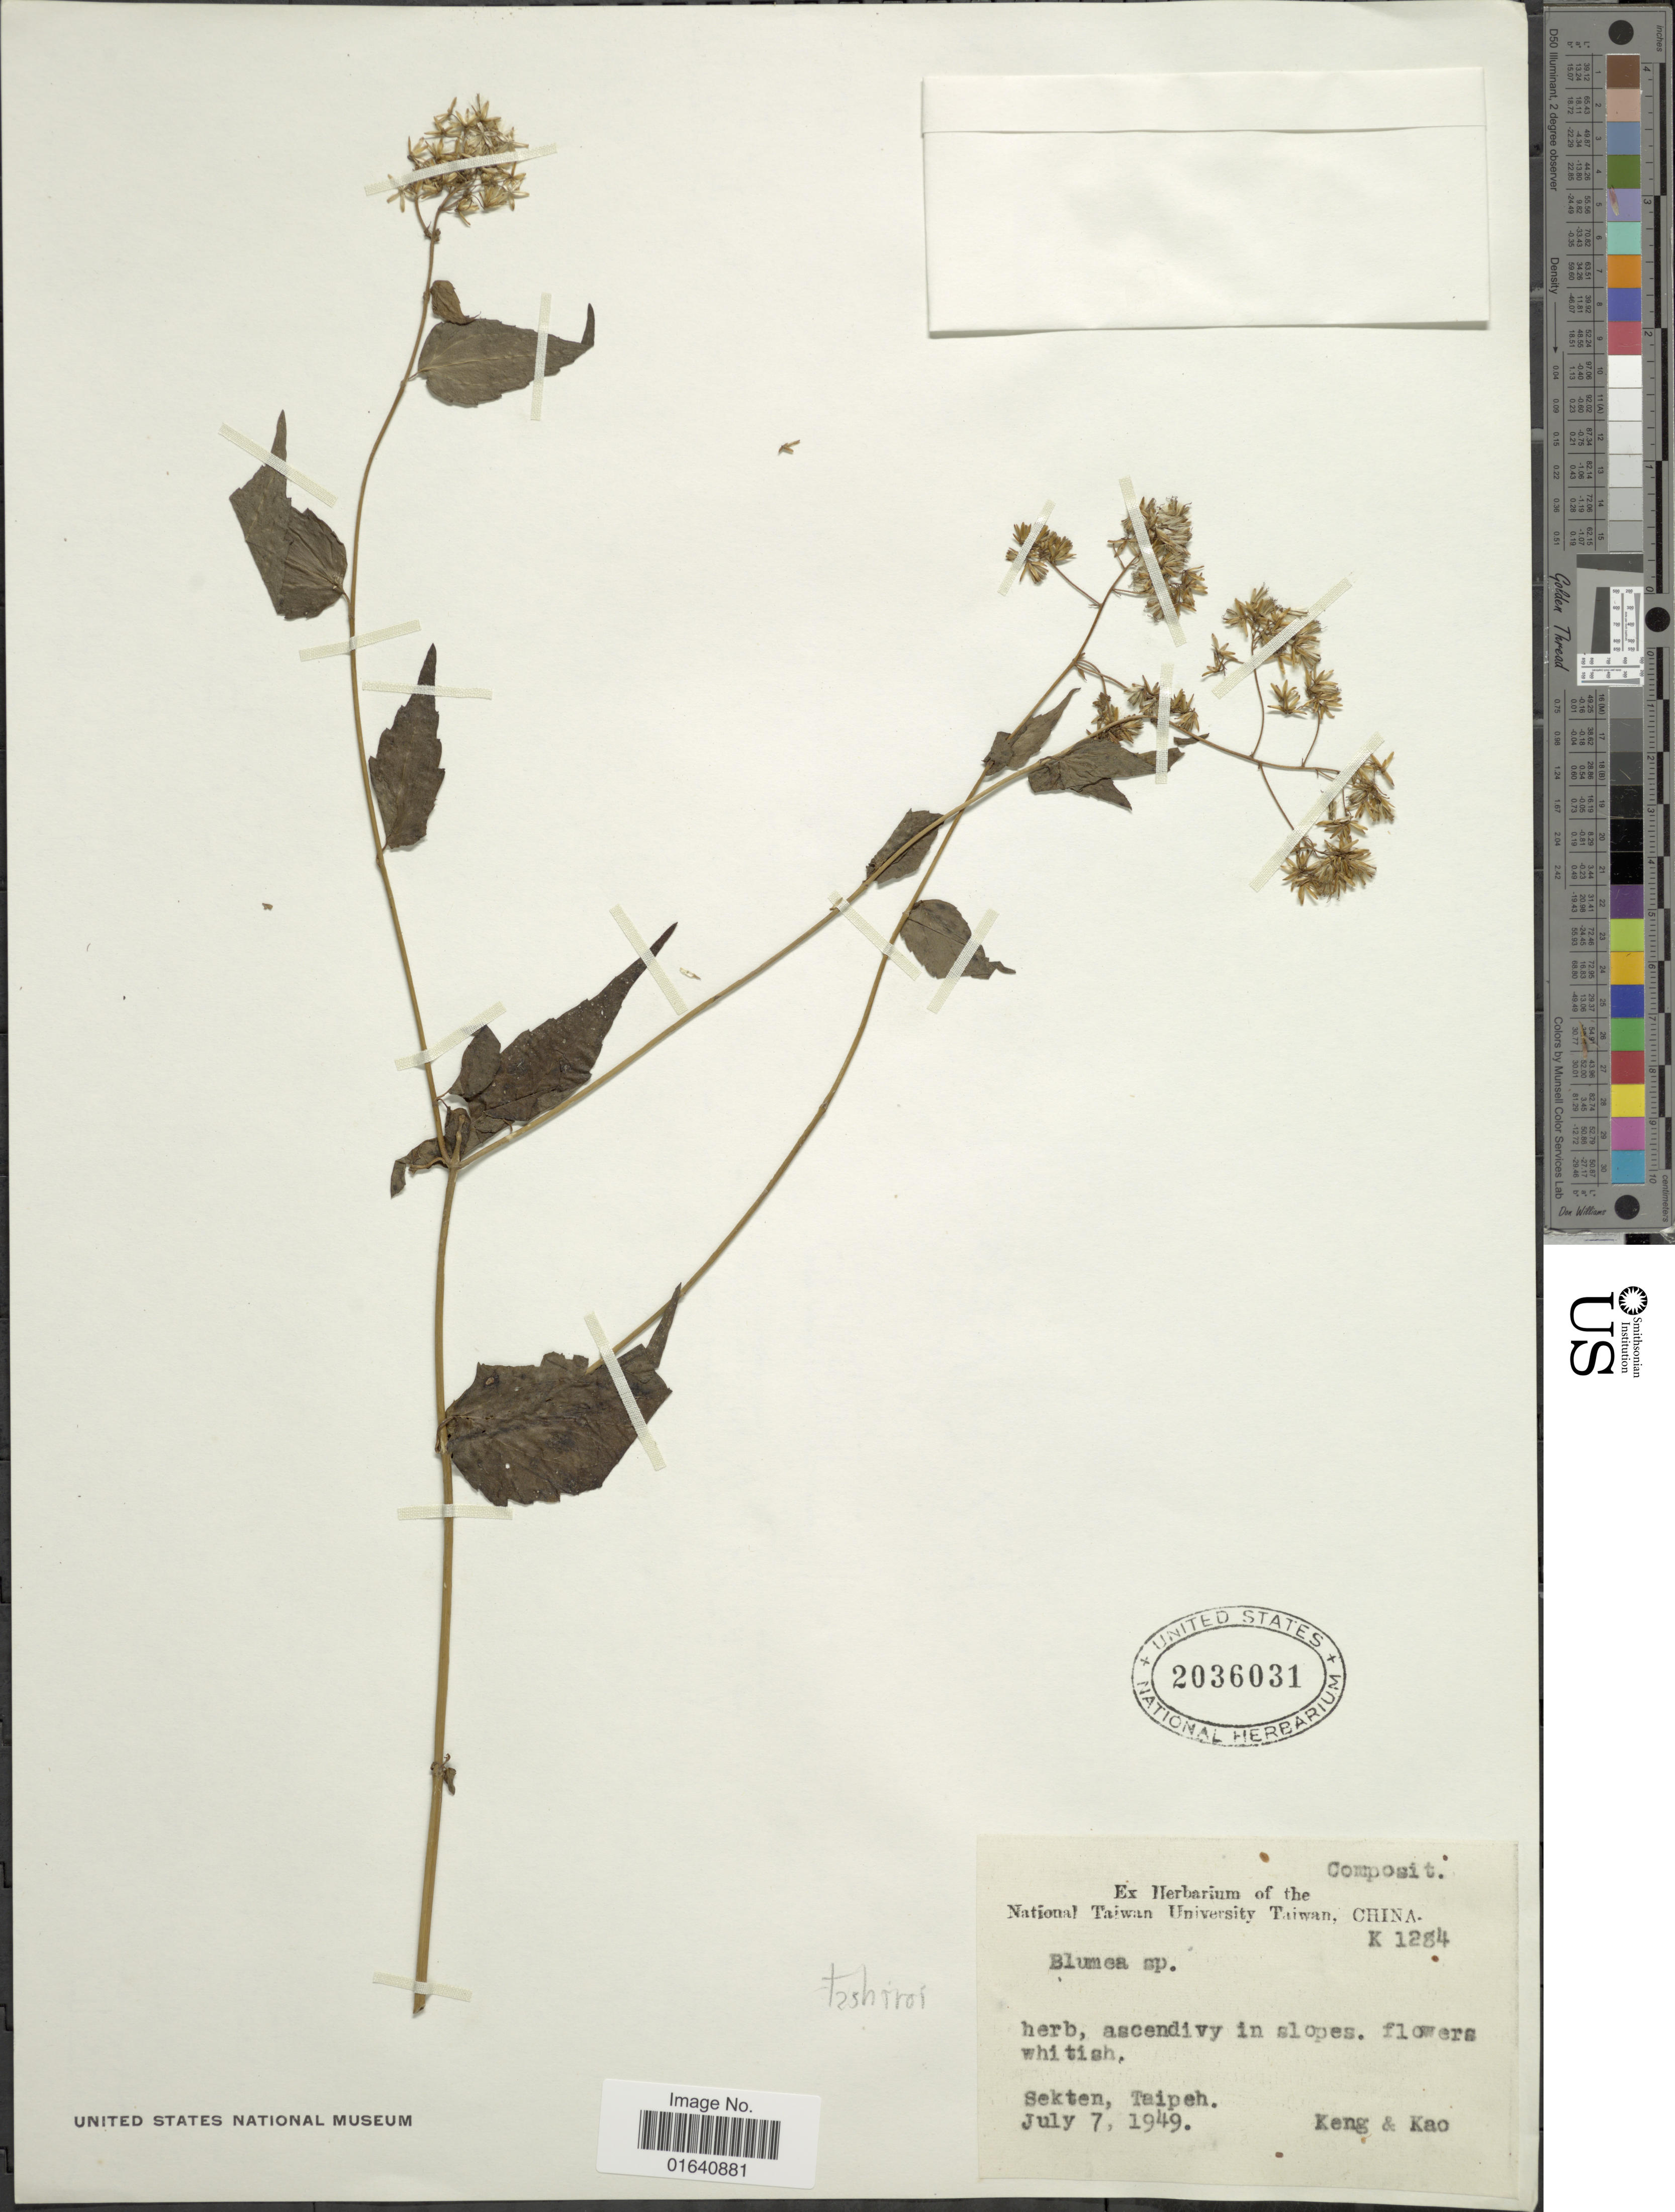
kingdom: Plantae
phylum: Tracheophyta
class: Magnoliopsida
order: Asterales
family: Asteraceae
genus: Eupatorium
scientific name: Eupatorium tashiroi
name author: Hayata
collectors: -- Keng & -. Kao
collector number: K 1284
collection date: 1949-07-07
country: Taiwan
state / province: Taipei City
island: Taiwan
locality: Sekten, taipeh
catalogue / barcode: US 2036031